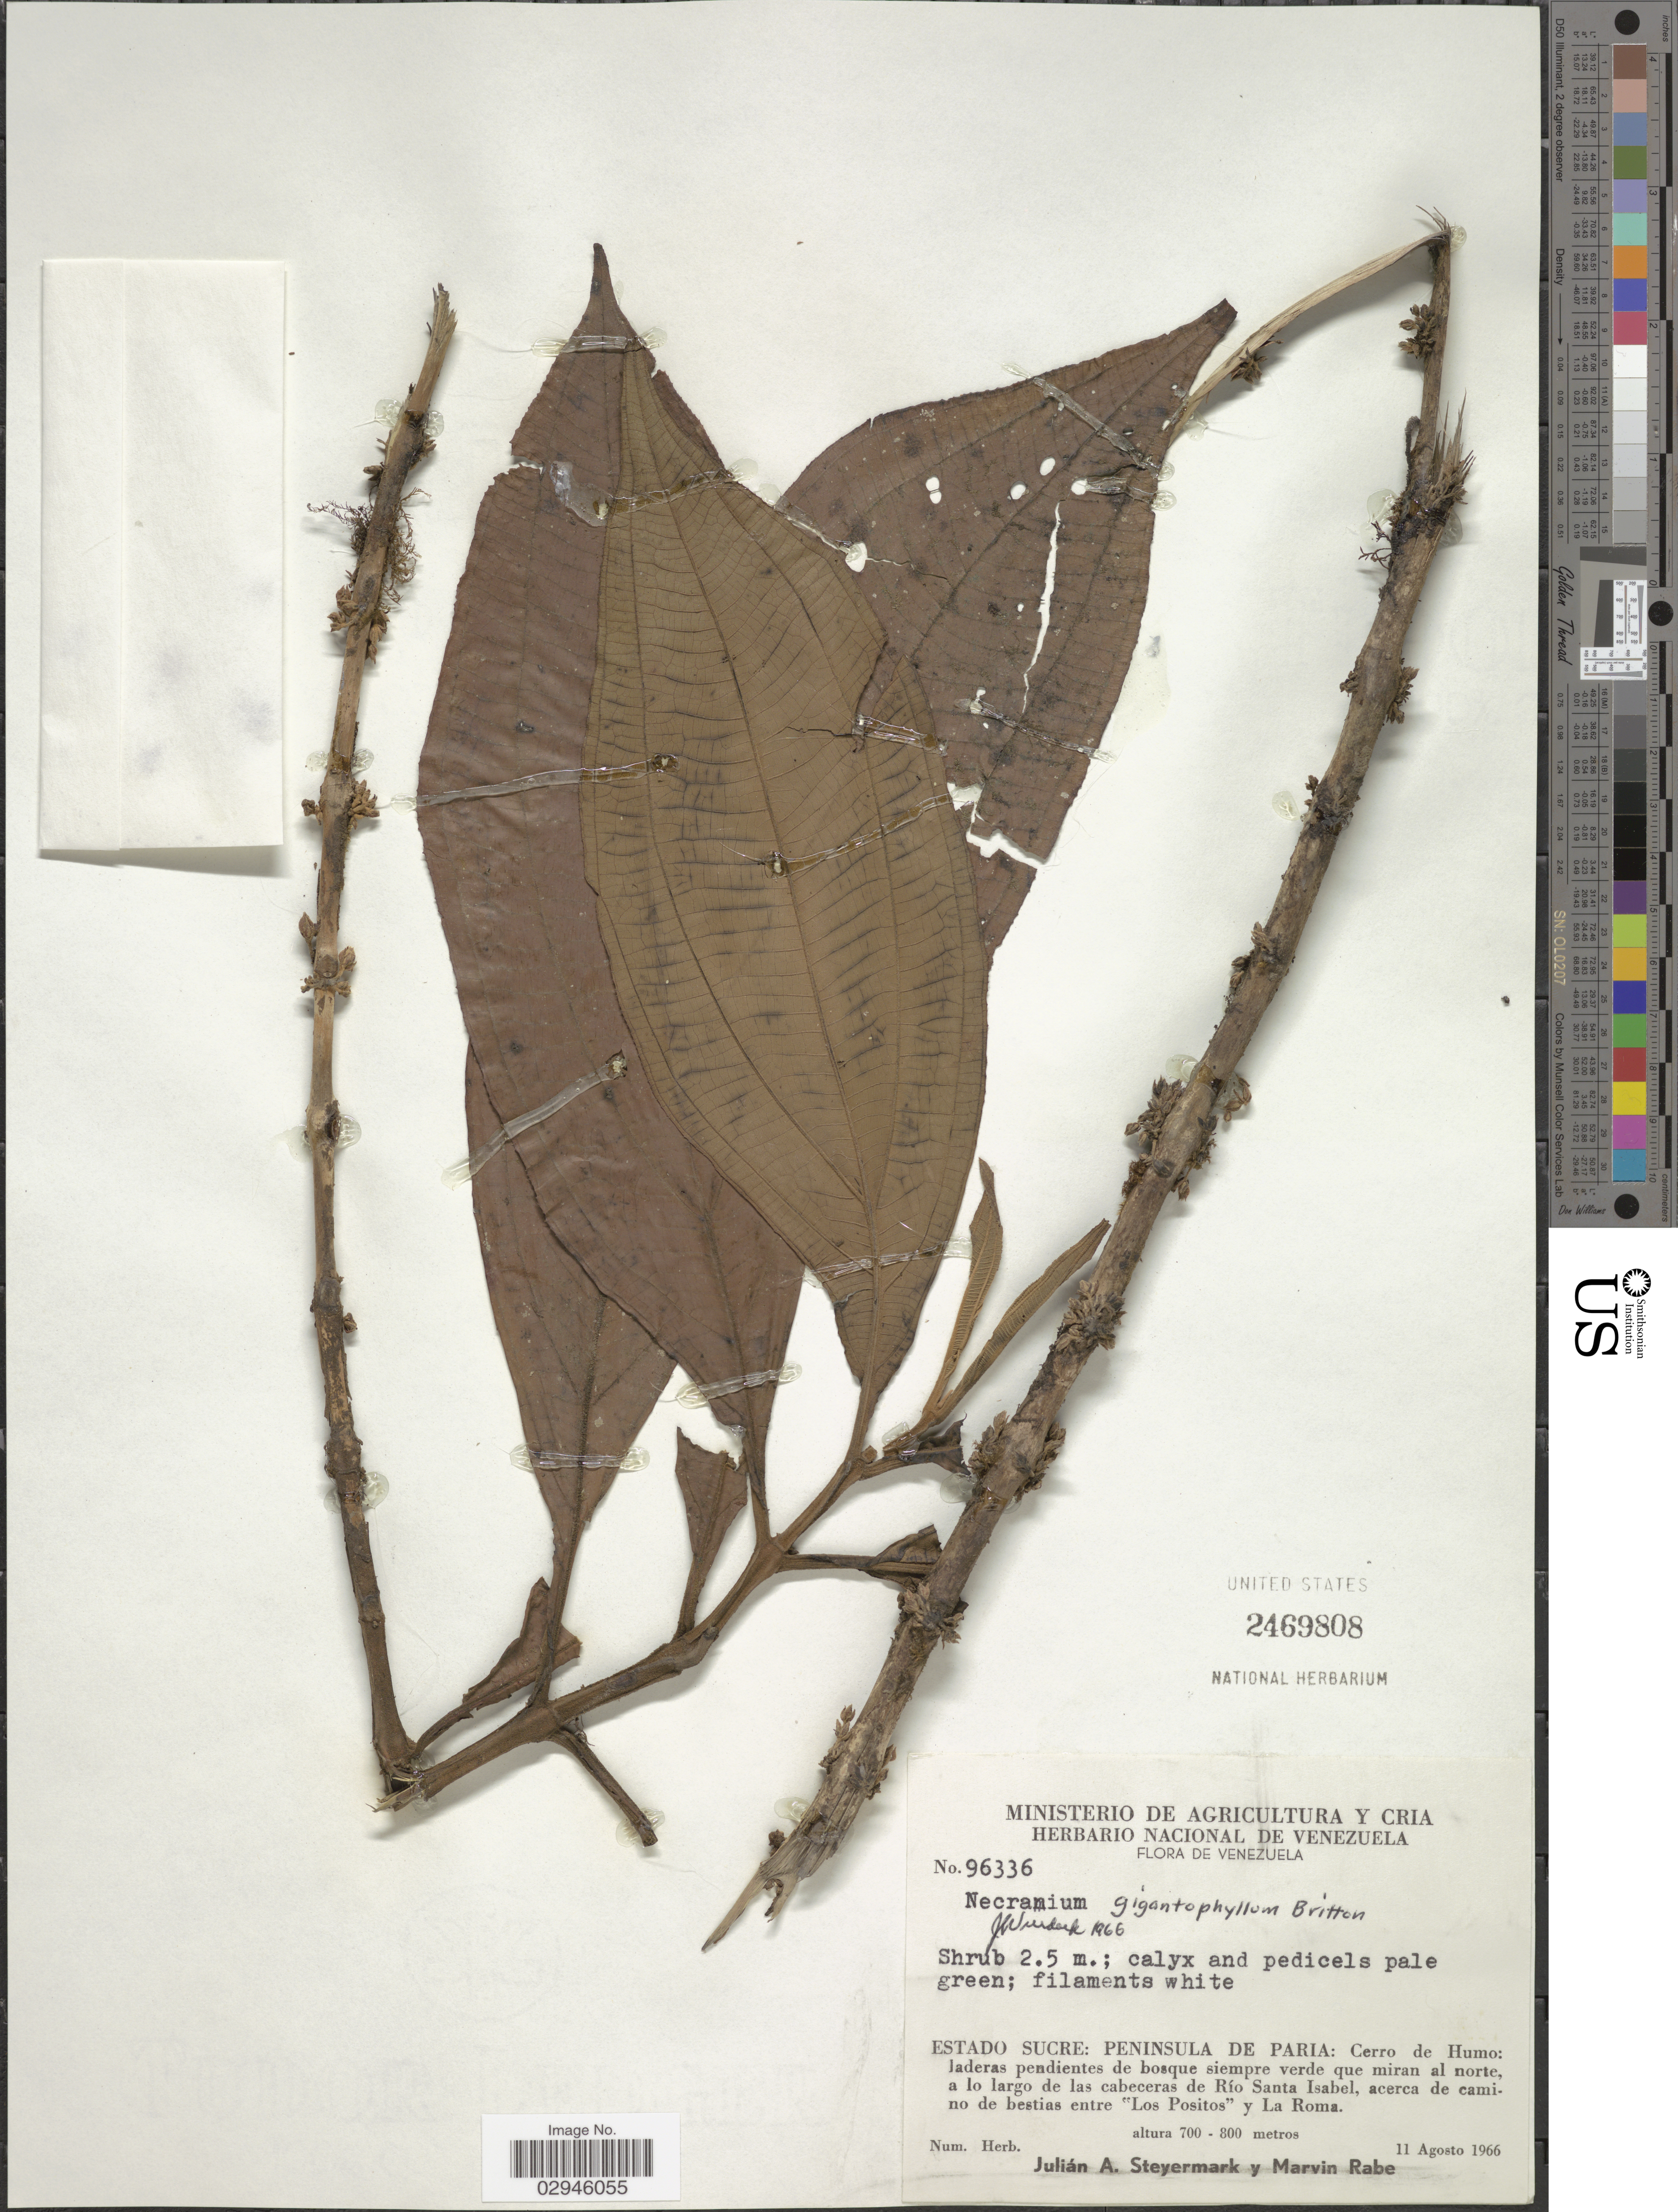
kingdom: Plantae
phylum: Tracheophyta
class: Magnoliopsida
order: Myrtales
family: Melastomataceae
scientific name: Necranium gigantophyllum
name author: Britton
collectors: J. Steyermark & M. Rabe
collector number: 96336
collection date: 1966-08-11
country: Colombia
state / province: Sucre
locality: Peninsula de Paria: Cerro de Humo: laderas pendientes de bosque siempre verde que miran al norte, a lo largo de las cabeceras de Río Santa Isabel, acerca de camino de bestias entre "Los Positos" y La Roma.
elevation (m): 700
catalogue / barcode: US 2469808